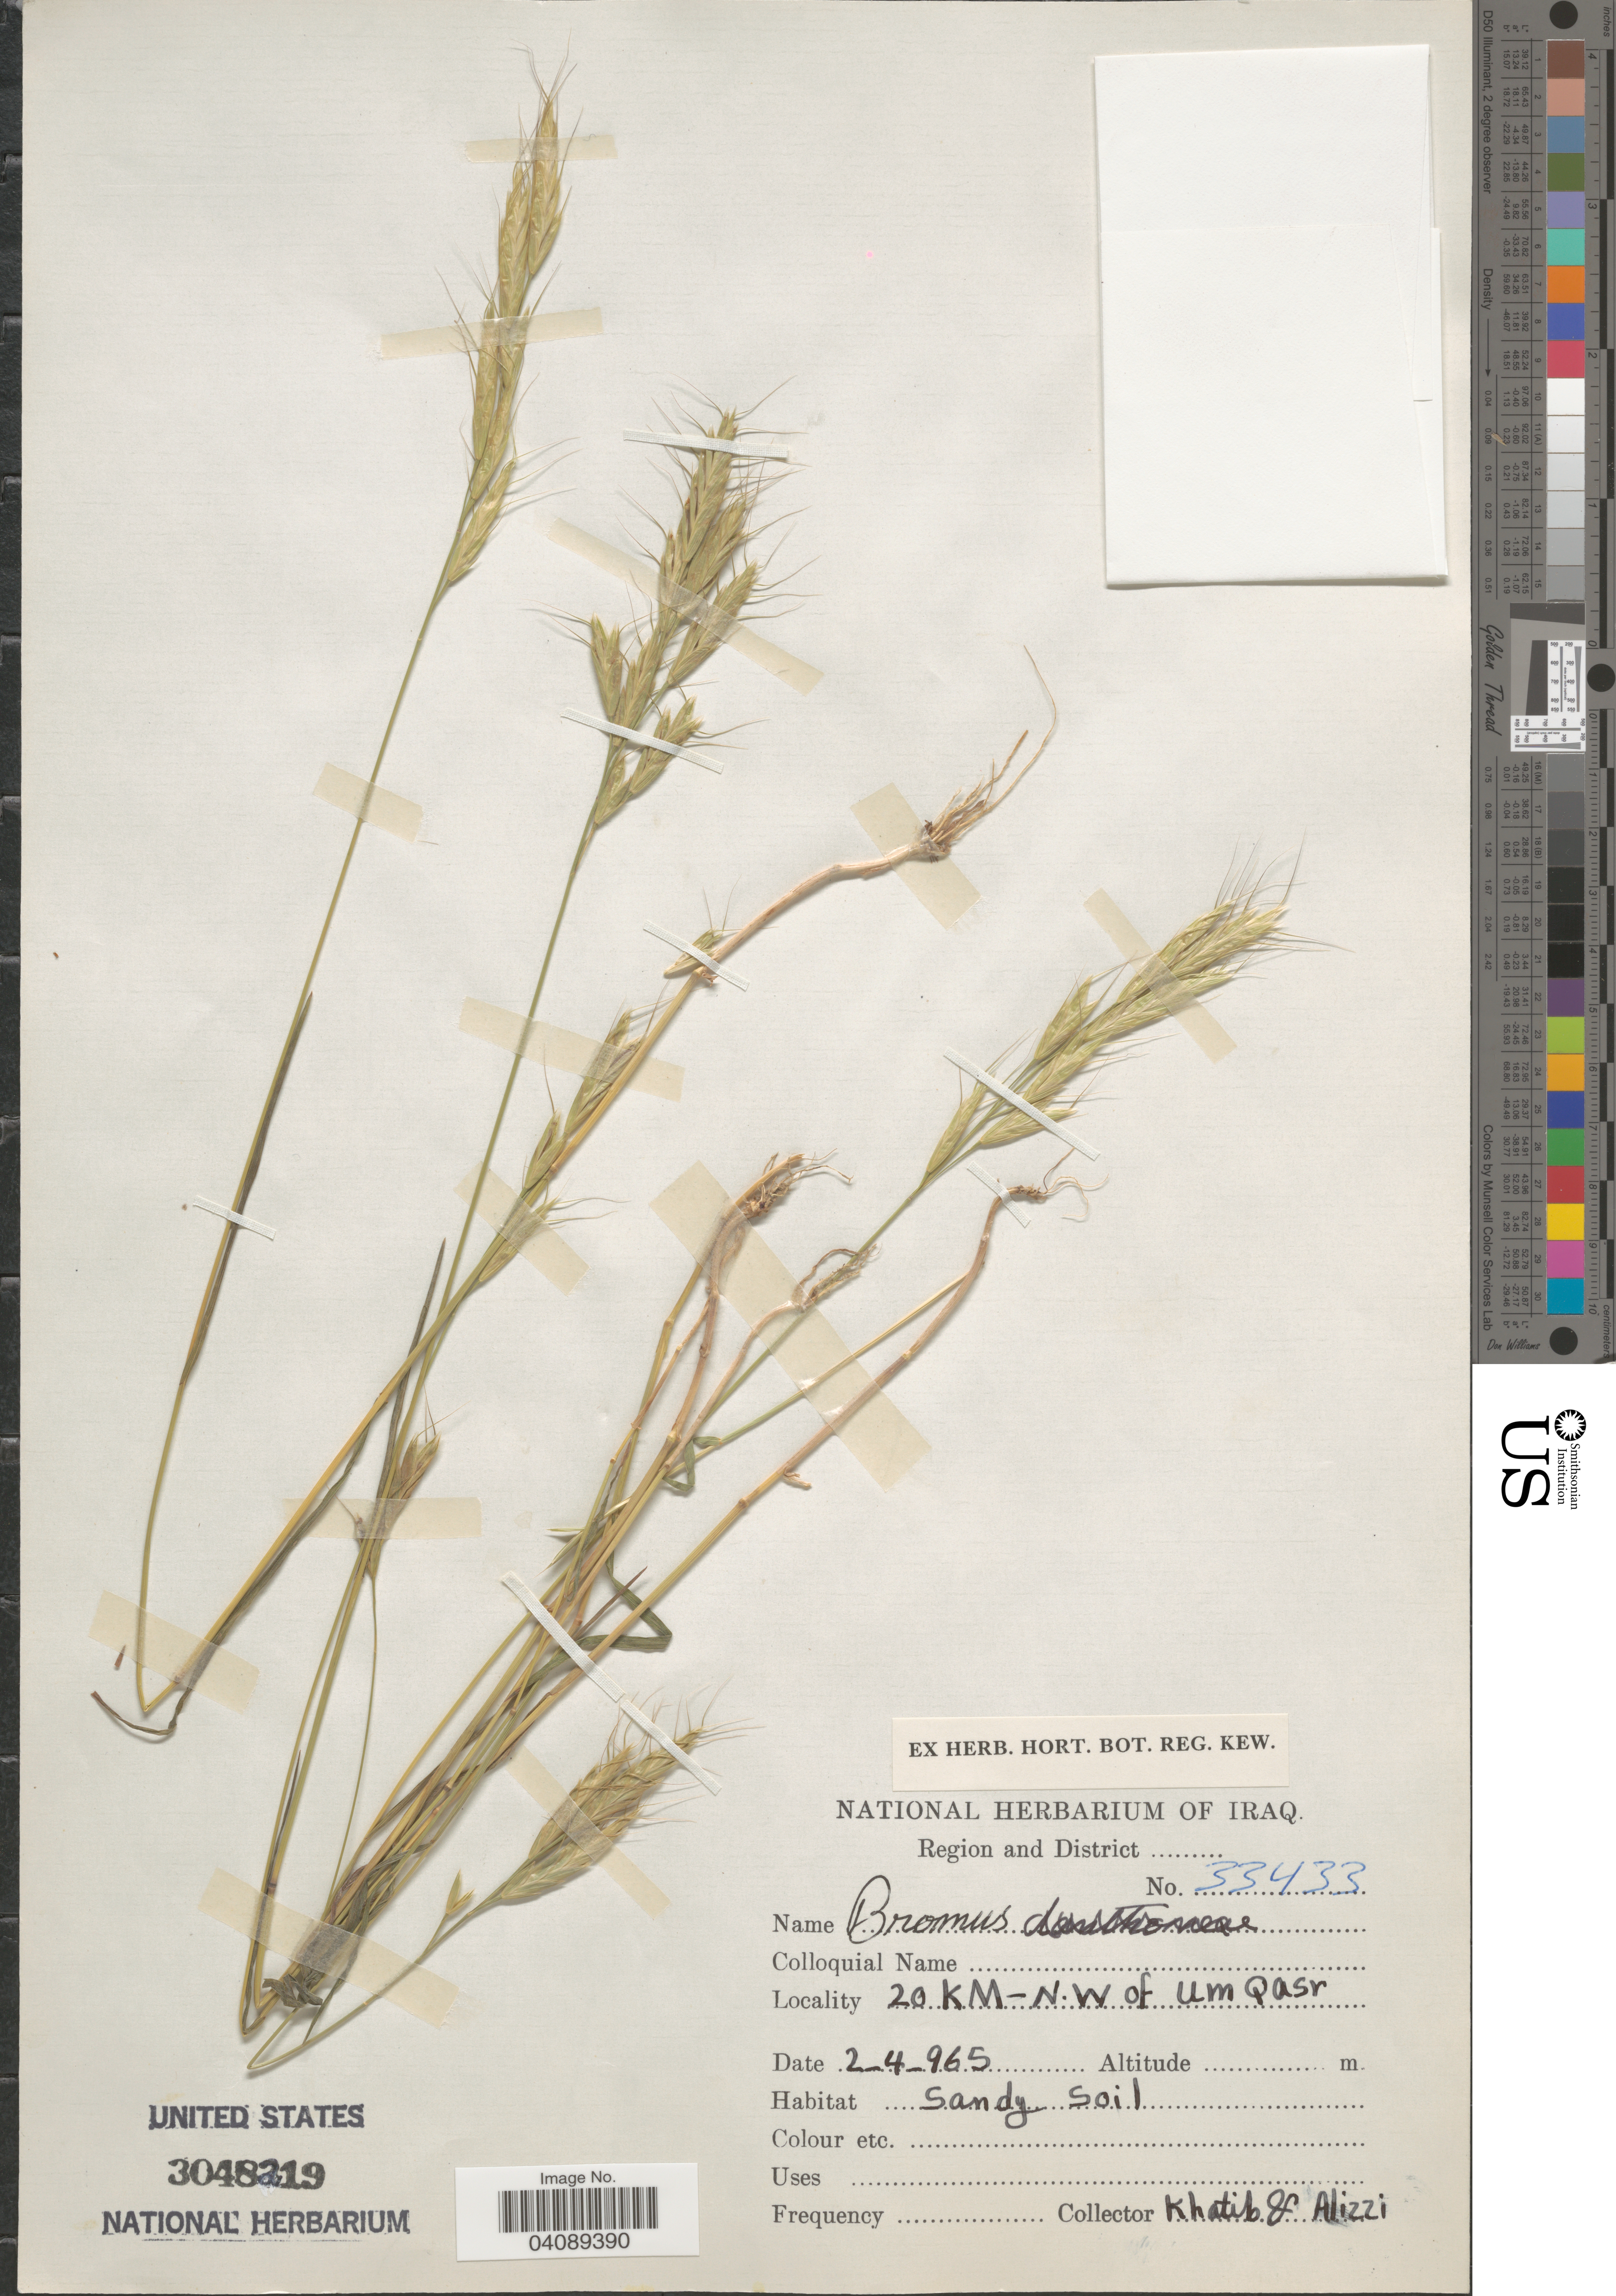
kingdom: Plantae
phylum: Tracheophyta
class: Liliopsida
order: Poales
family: Poaceae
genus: Bromus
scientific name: Bromus sp.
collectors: Khatib & Alizzi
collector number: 33433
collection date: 1965-04-02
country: Iraq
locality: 20 Km-N.W of Um Qasr.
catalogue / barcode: US 3048219